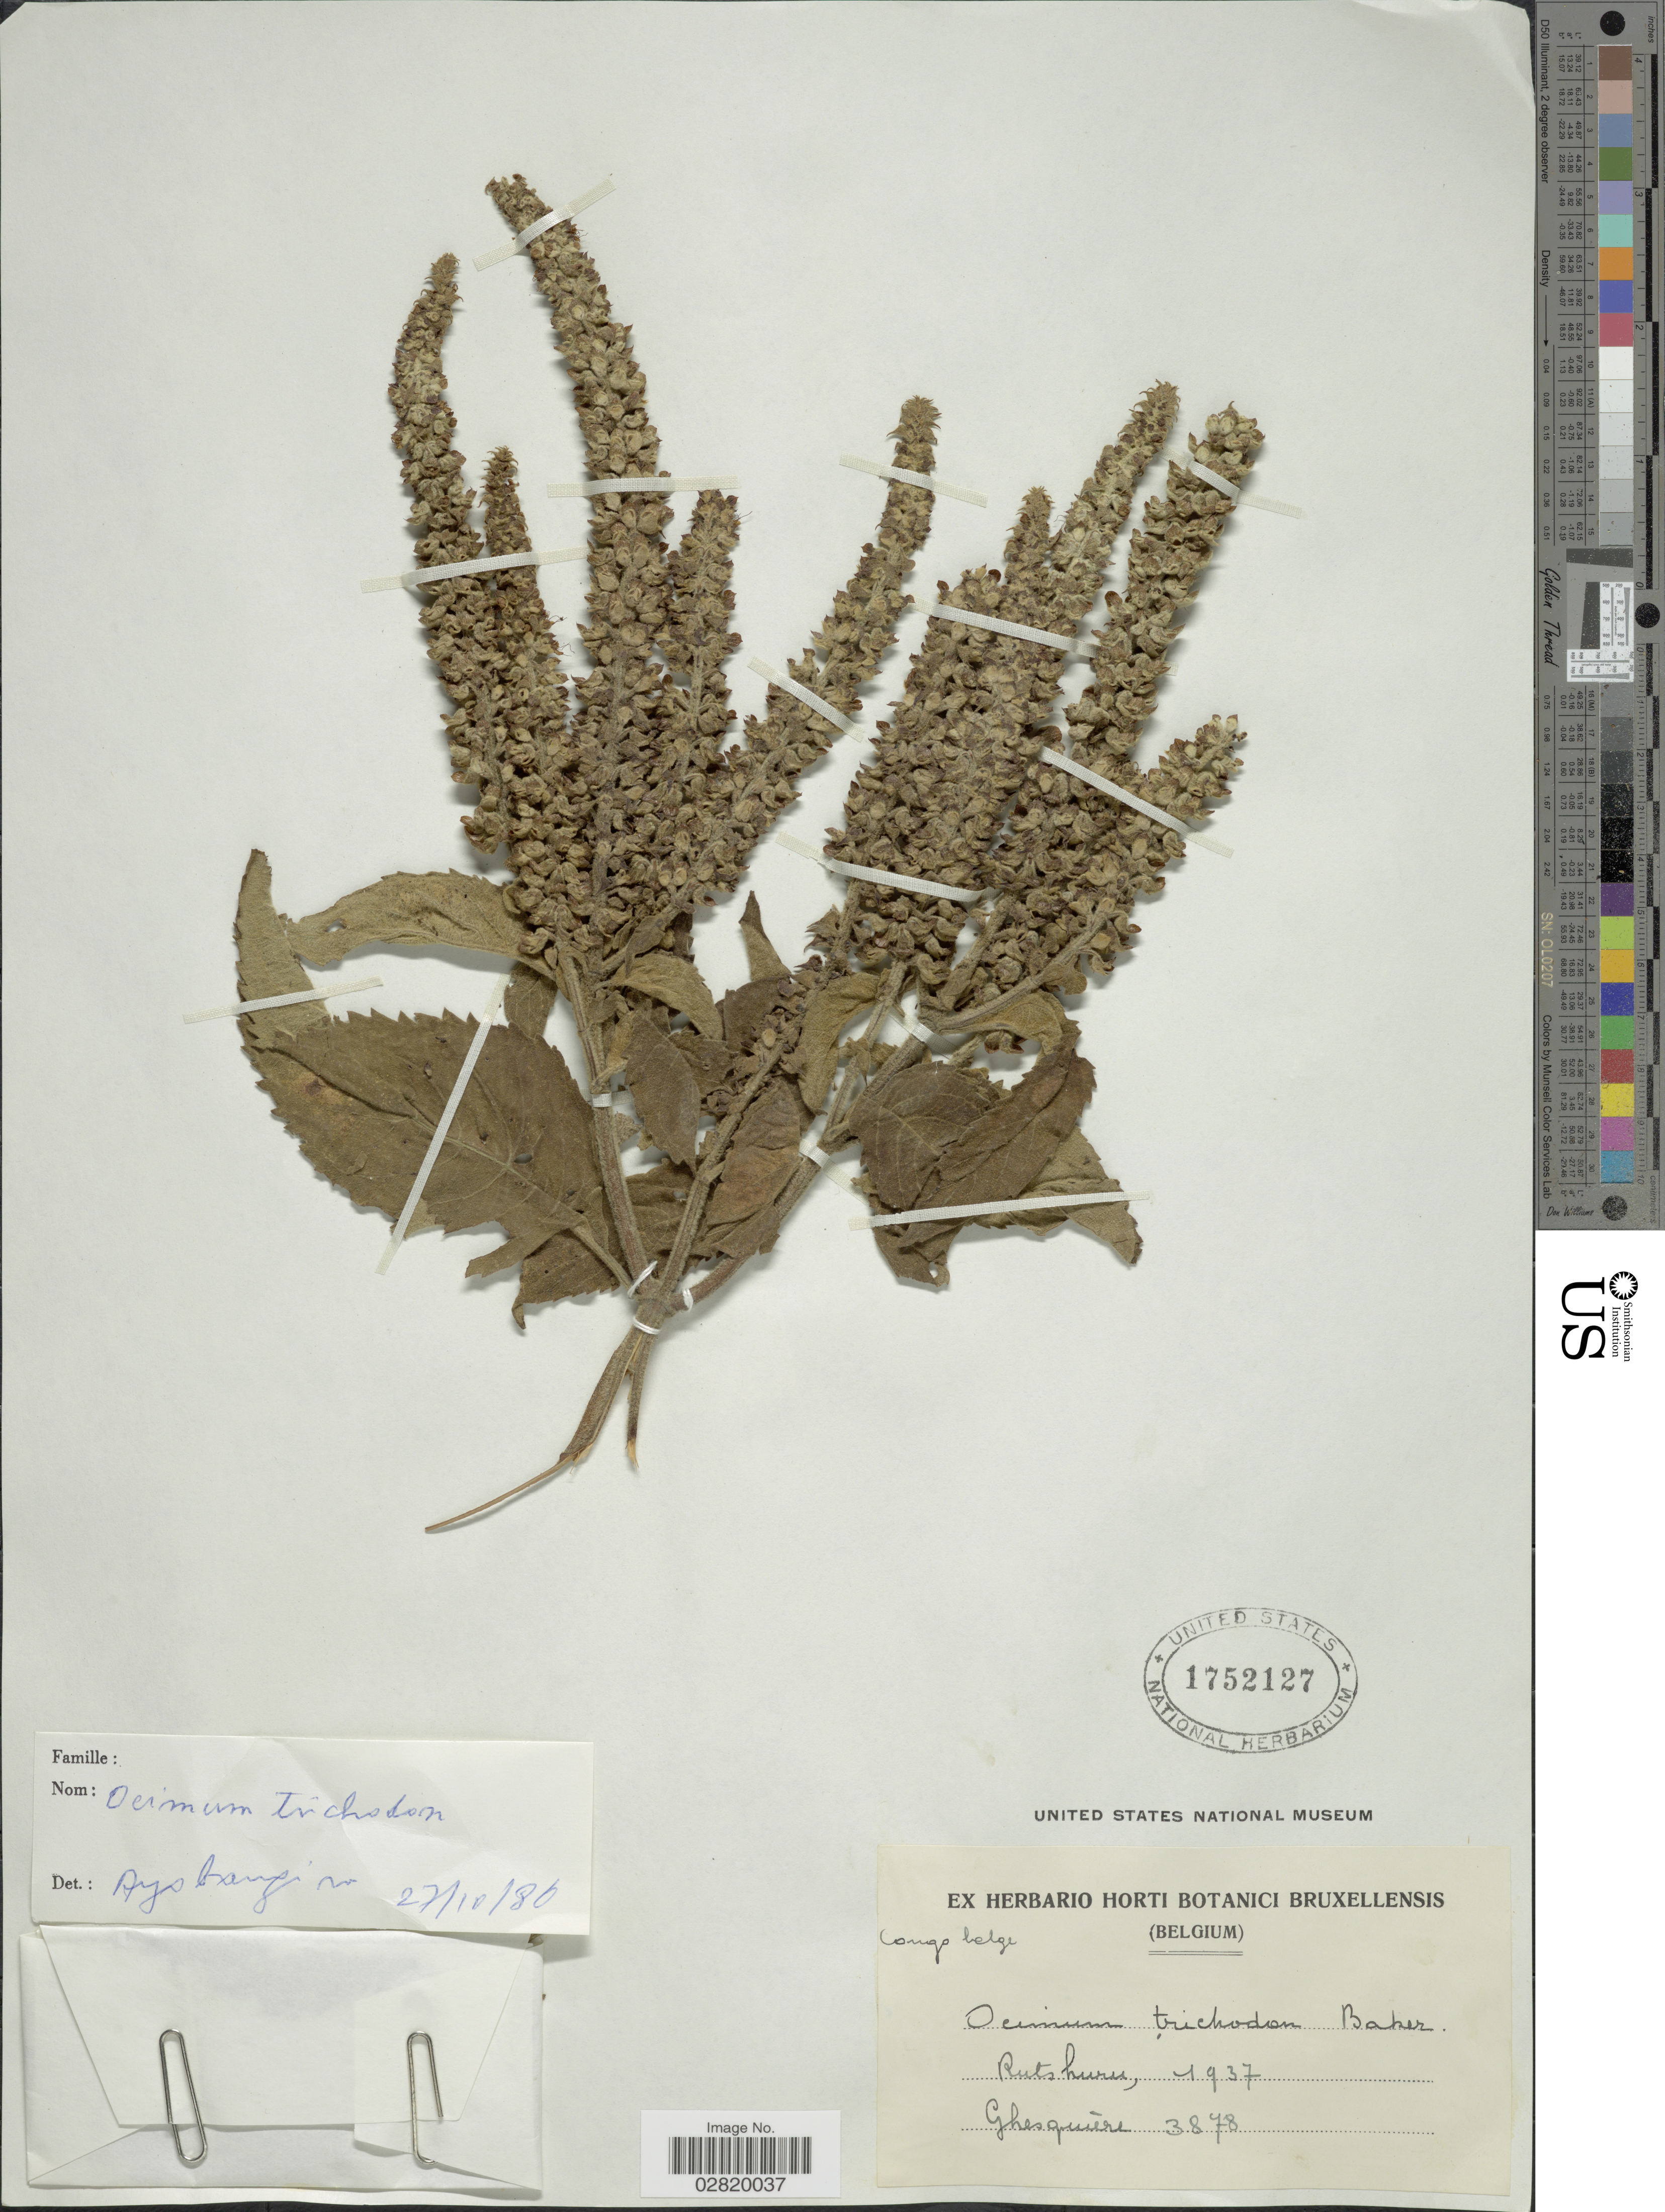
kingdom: Plantae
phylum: Tracheophyta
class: Magnoliopsida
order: Lamiales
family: Lamiaceae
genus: Ocimum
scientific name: Ocimum trichodon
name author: Baker ex Gürke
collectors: Ghesquière.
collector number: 3878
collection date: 1937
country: Congo, Democratic Republic of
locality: Rutshuru.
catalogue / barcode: US 1752127